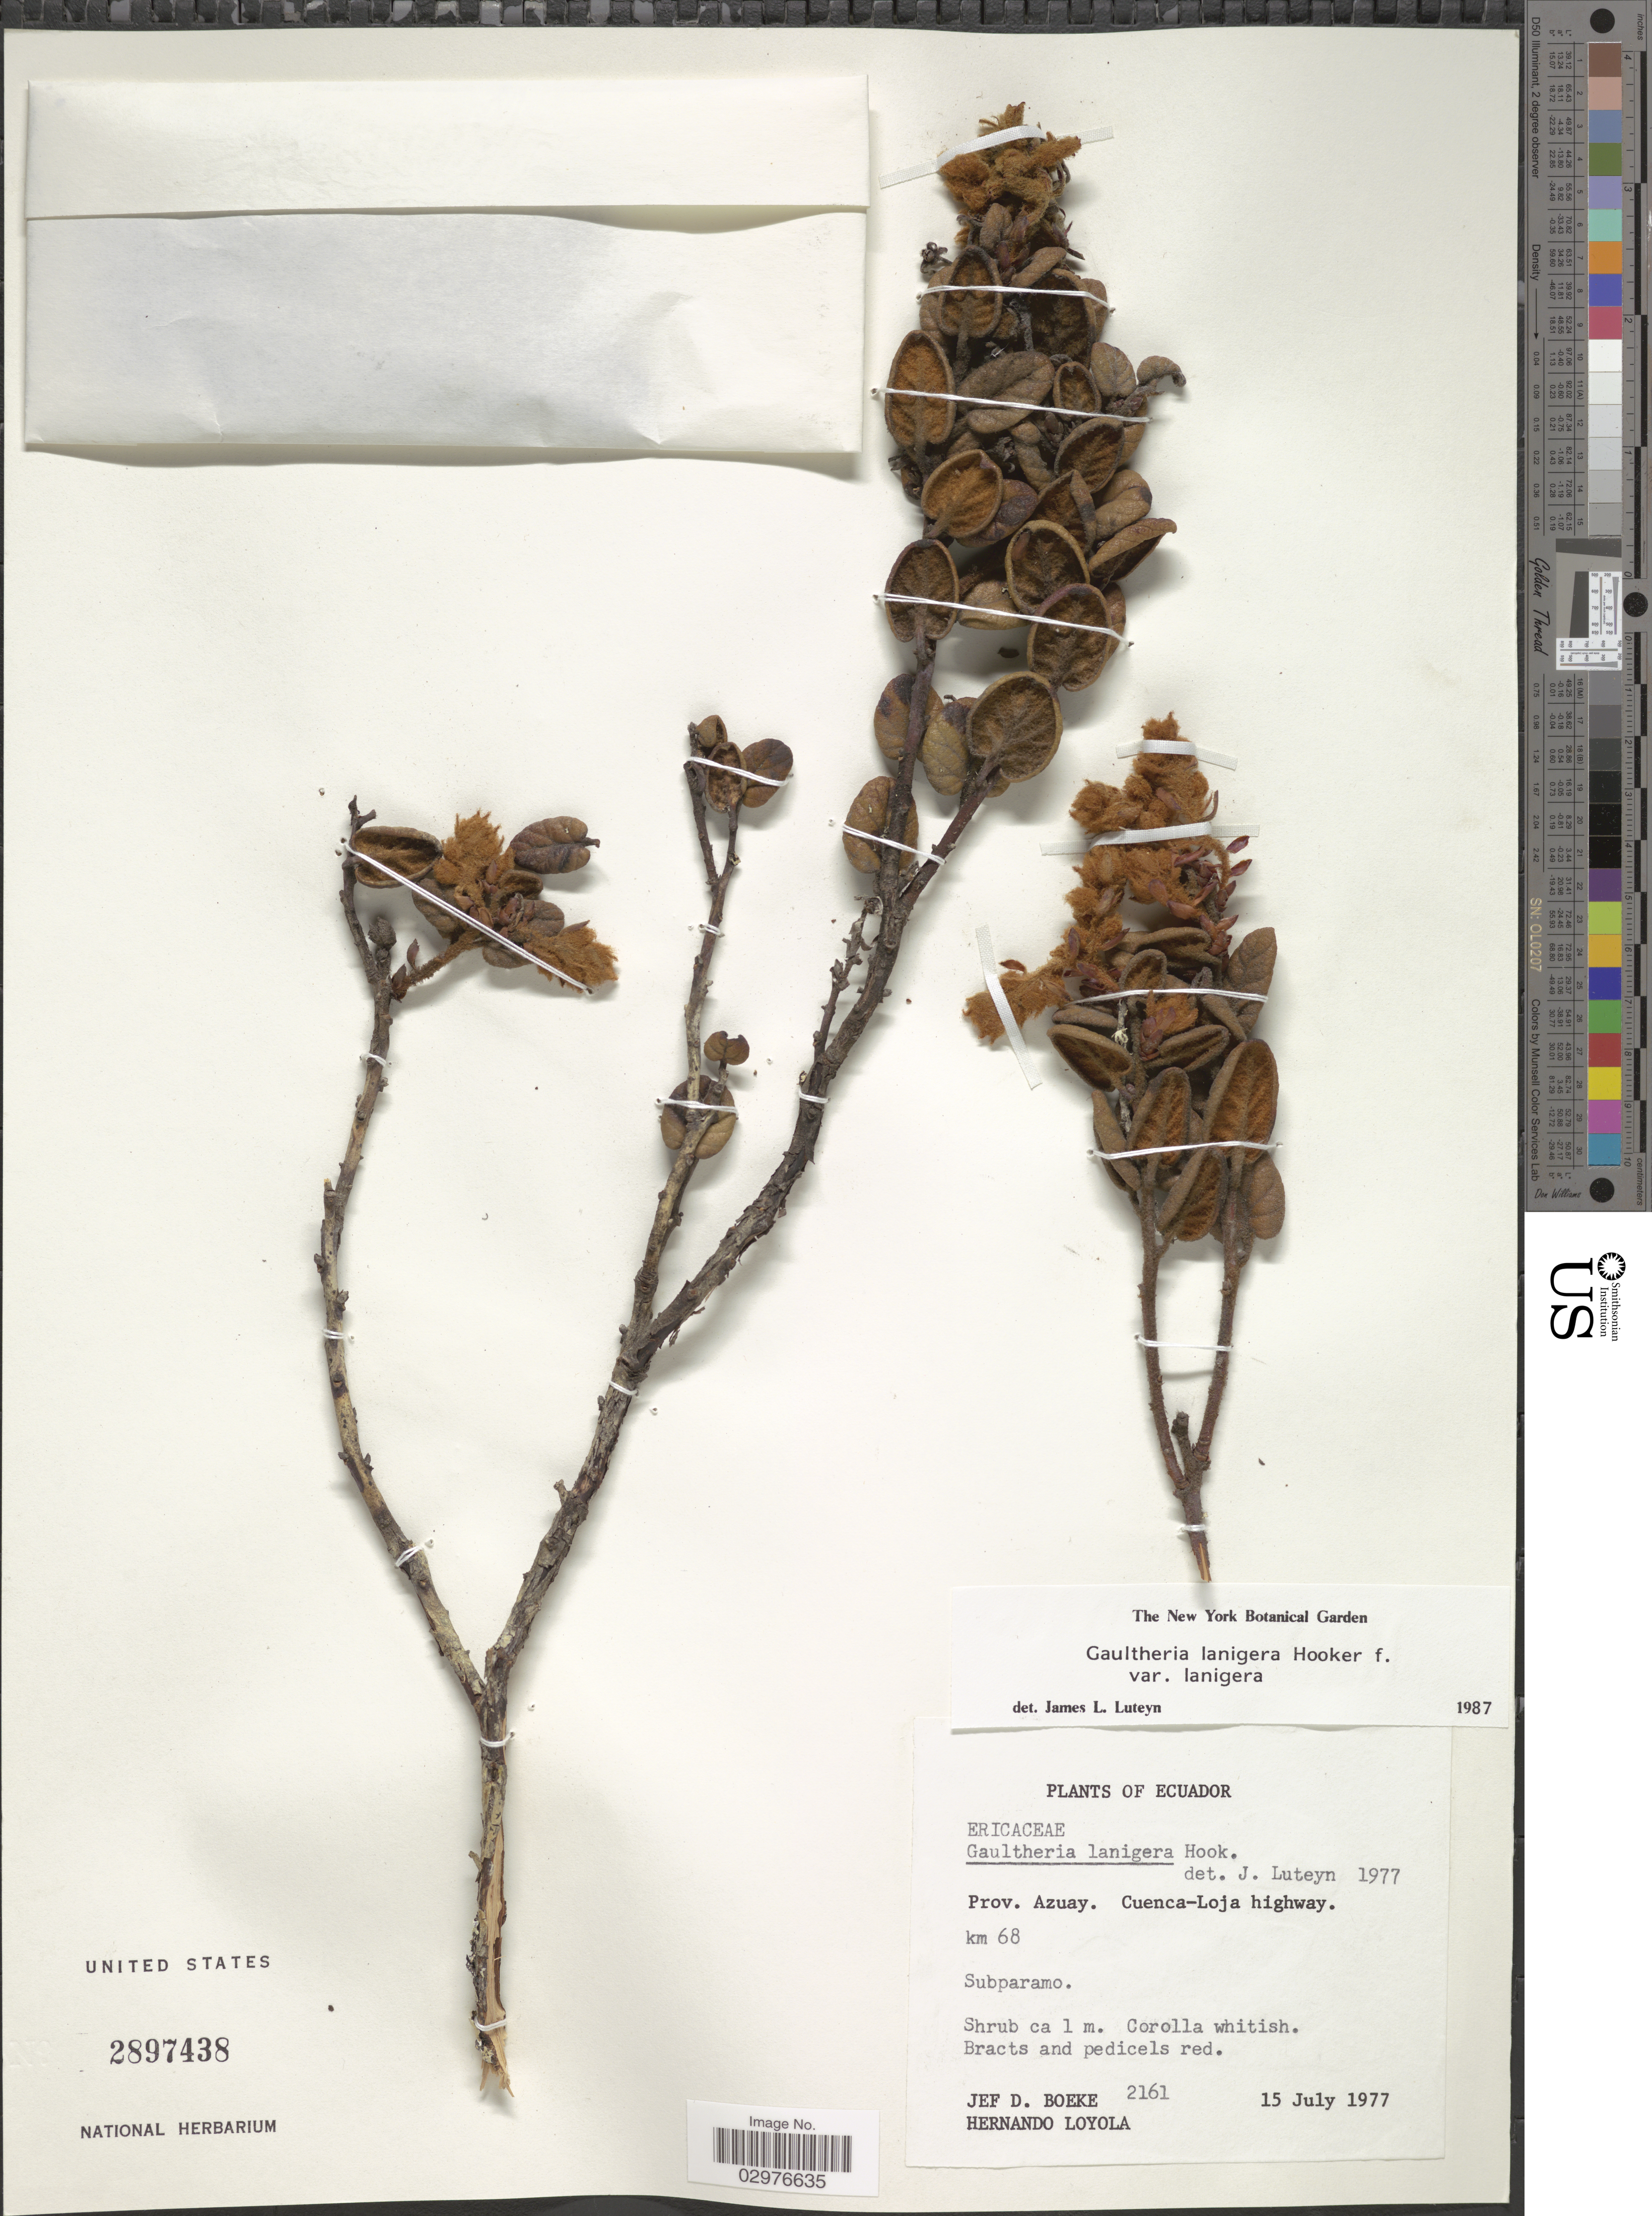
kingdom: Plantae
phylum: Tracheophyta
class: Magnoliopsida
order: Ericales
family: Ericaceae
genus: Gaultheria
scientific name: Gaultheria lanigera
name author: Hook.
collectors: J. Boeke & H. Loyola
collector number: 2161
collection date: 1977-07-15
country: Ecuador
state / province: Azuay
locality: Cuenca-Loja highway. km 68.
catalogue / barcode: US 2897438